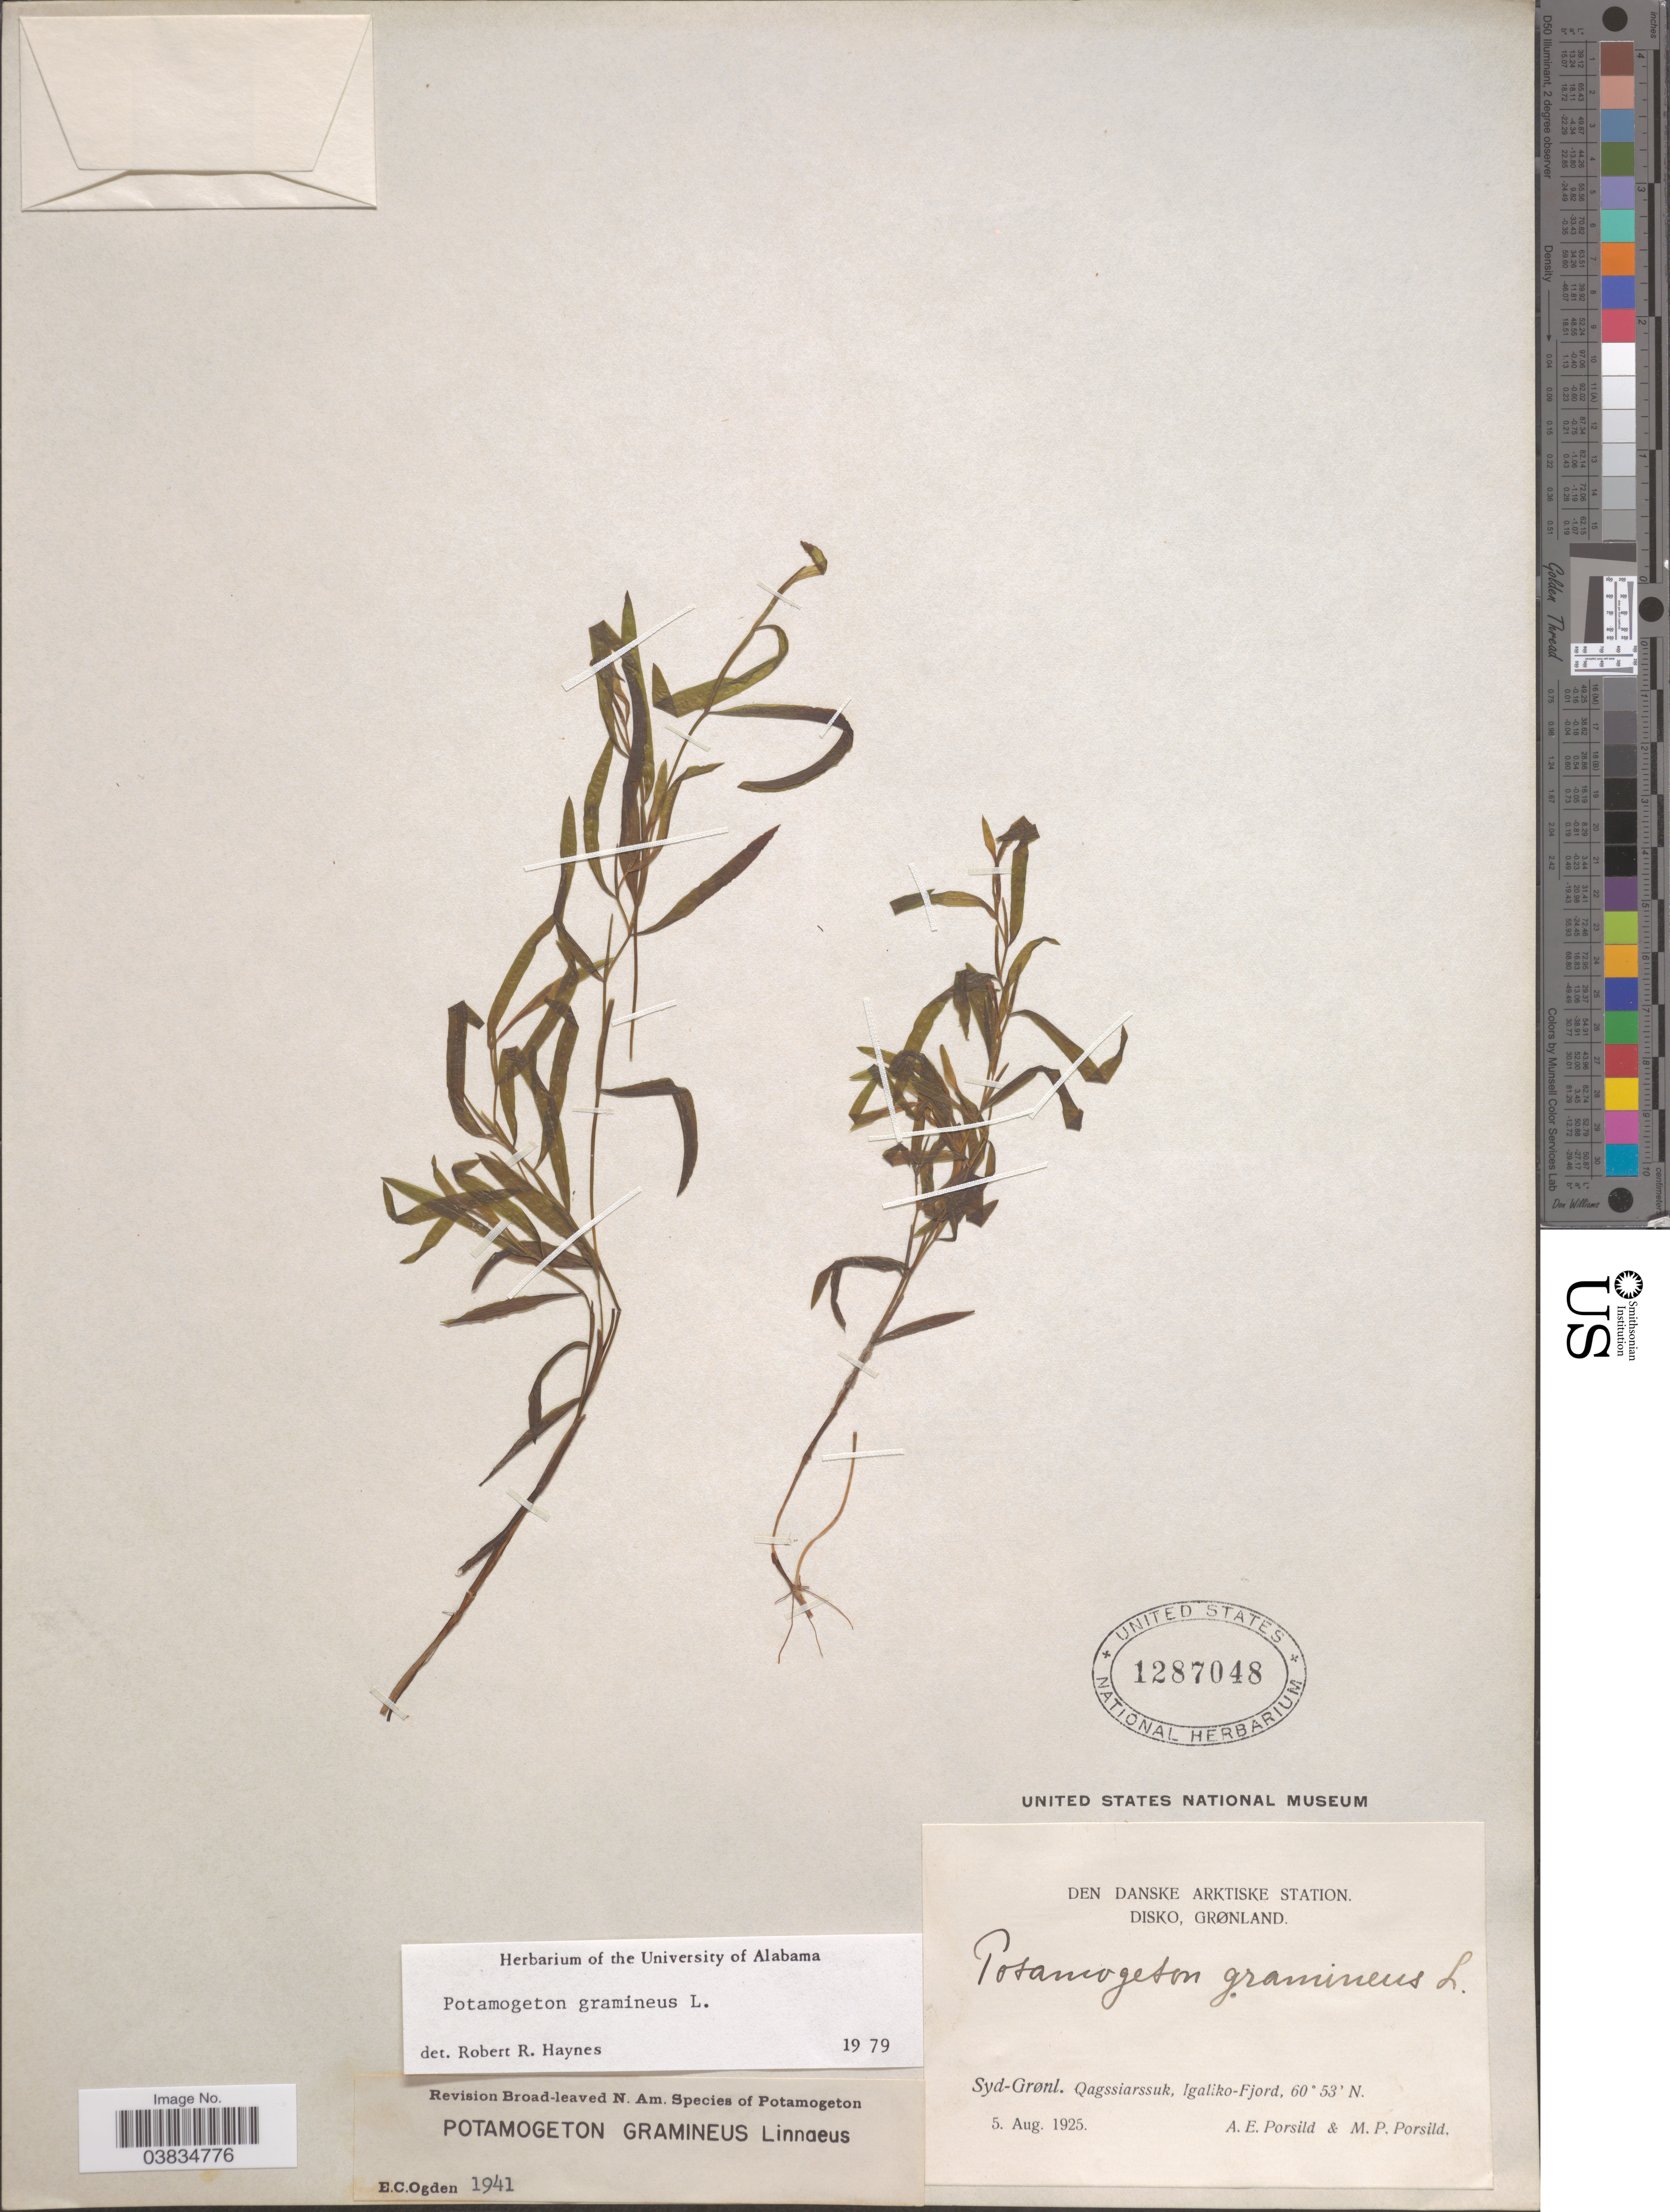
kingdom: Plantae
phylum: Tracheophyta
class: Liliopsida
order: Alismatales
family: Potamogetonaceae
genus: Potamogeton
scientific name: Potamogeton gramineus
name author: L.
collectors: A. E. Porsild & M. P. Porsild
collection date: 1925-08-05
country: Greenland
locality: Den Danske Arktiske Station. Disko, Grønland. Syd-Grønl. Qagssiarssuk, Igaliko-Fjord.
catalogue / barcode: US 1287048